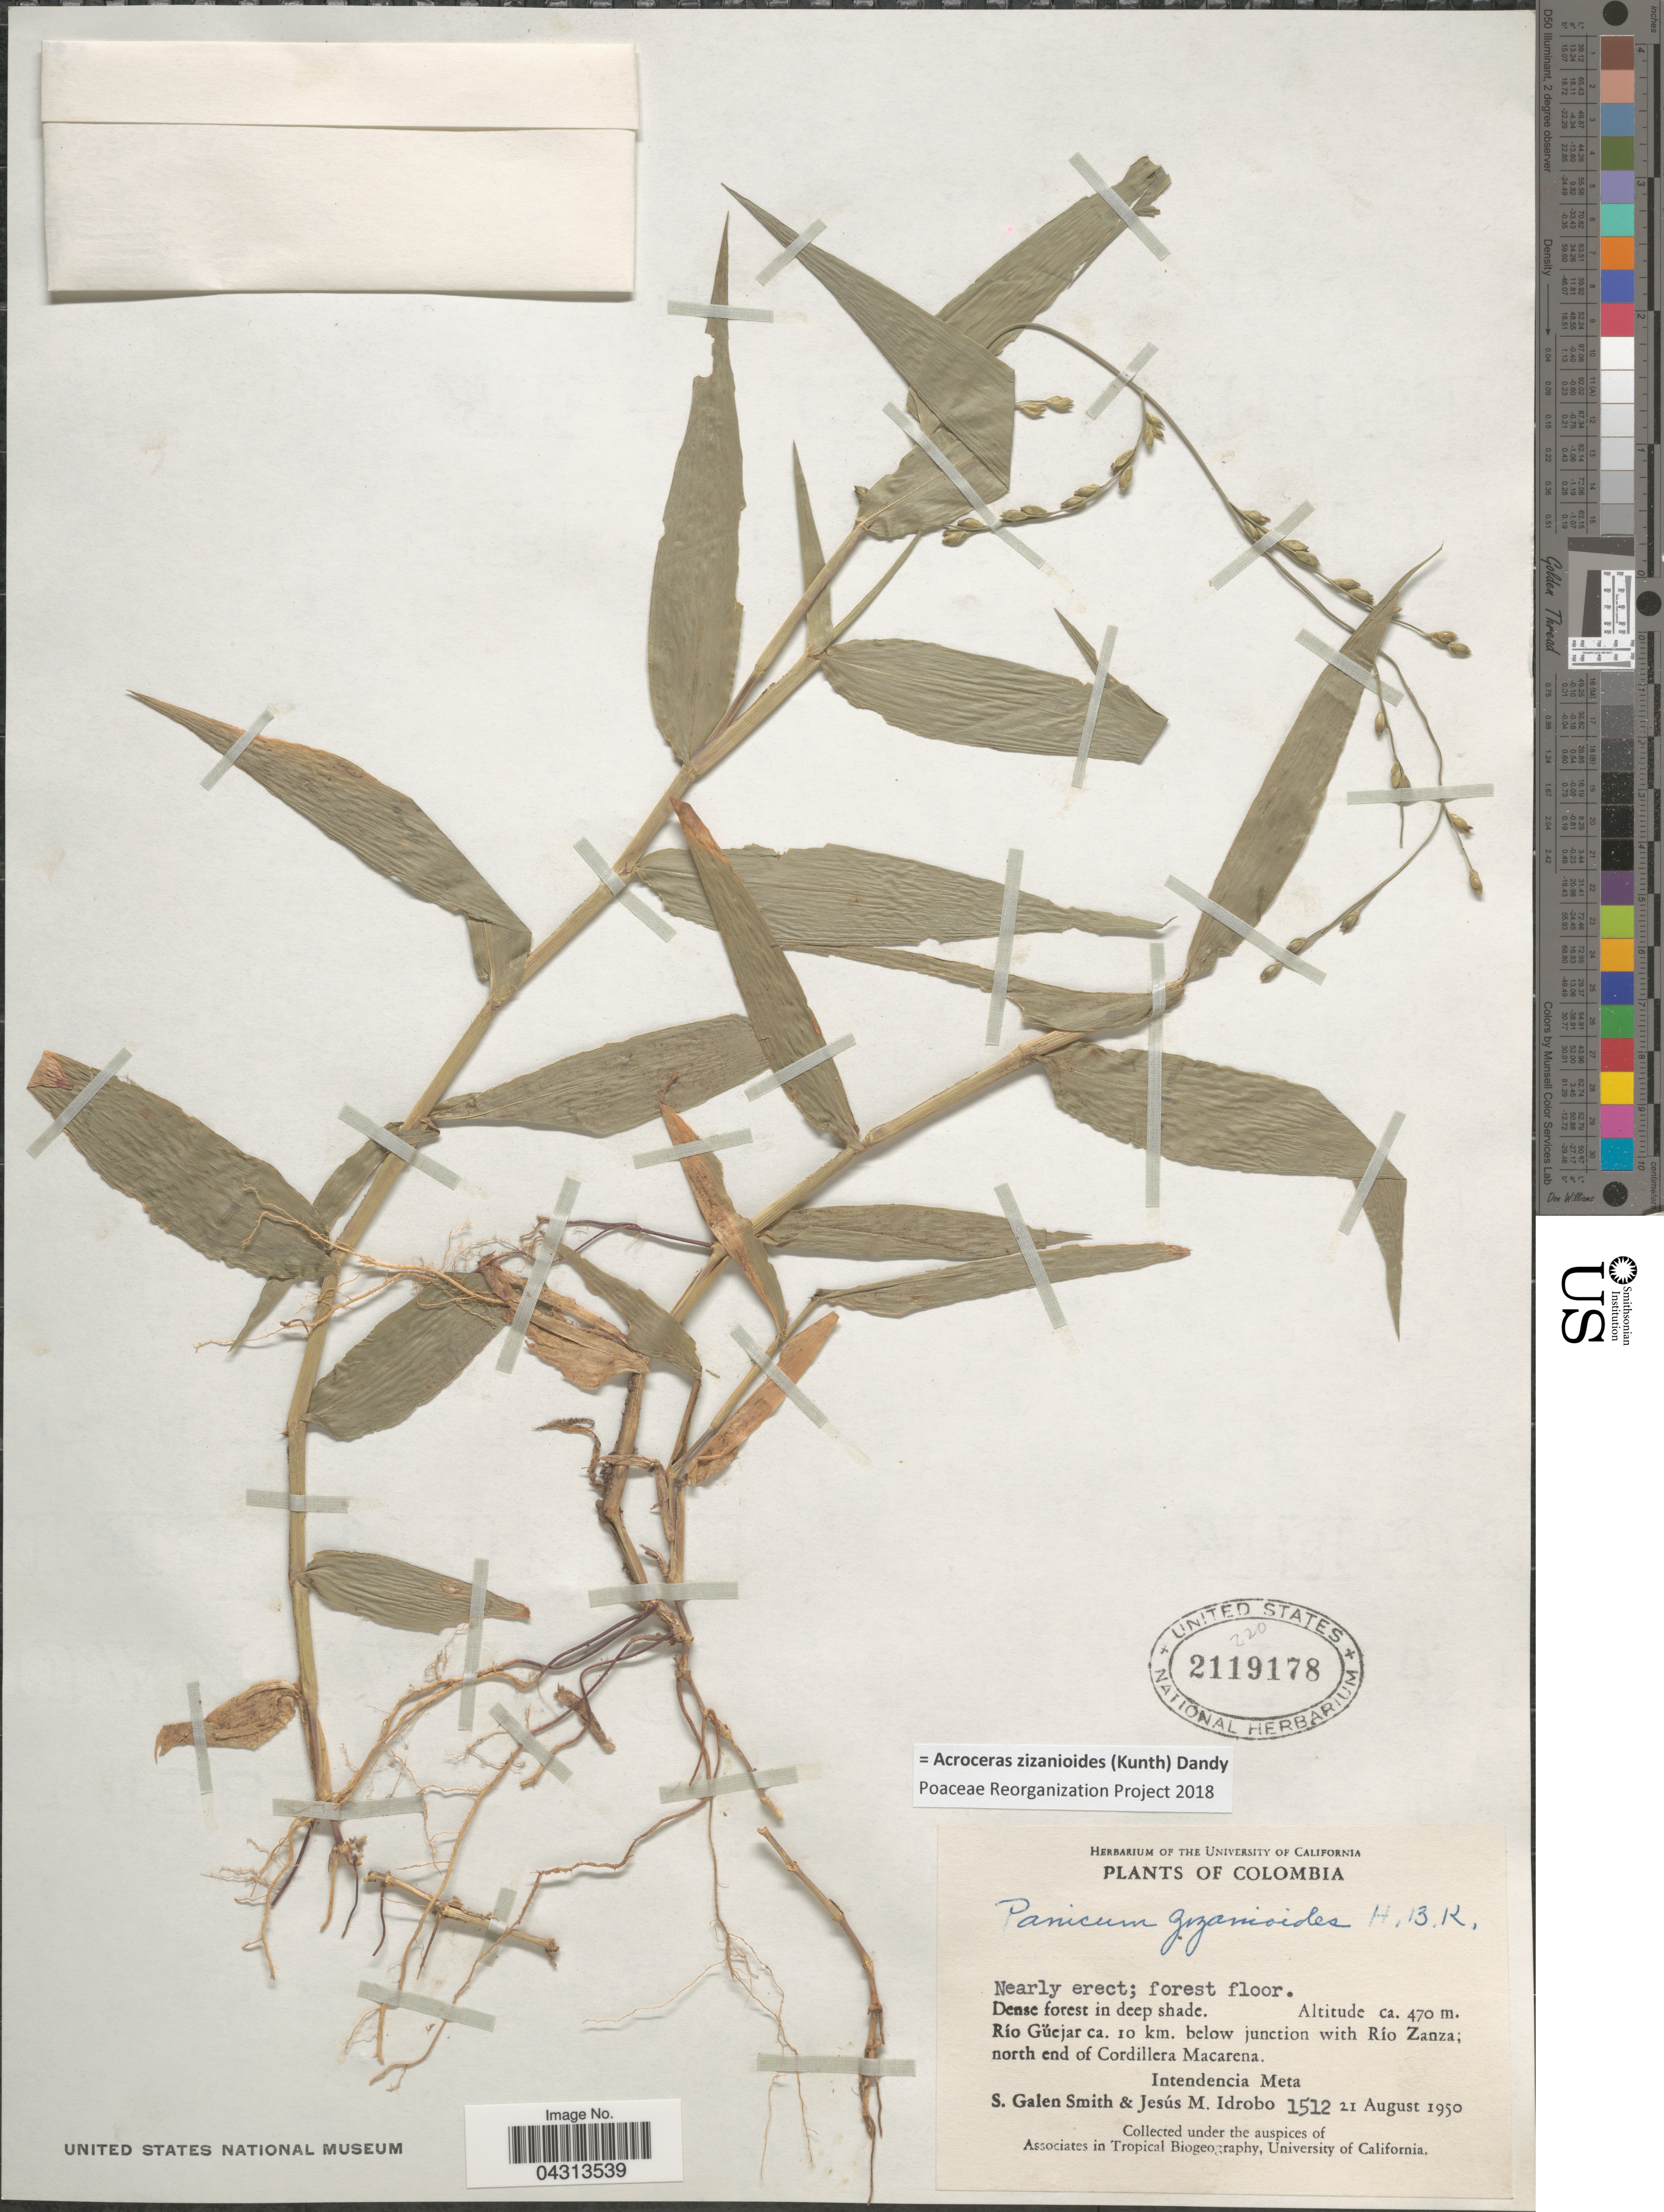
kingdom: Plantae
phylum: Tracheophyta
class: Liliopsida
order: Poales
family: Poaceae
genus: Acroceras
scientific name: Acroceras zizanioides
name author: (Kunth) Dandy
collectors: S. G. Smith & J. M. Idrobo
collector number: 1512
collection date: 1950-08-21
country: Colombia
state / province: Meta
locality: Dense forest in deep shade. Río Güejar ca. 10 km. below junction with Río Zanza; north end of Cordillera Macarena. Intendencia Meta.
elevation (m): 470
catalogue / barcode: US 2119178